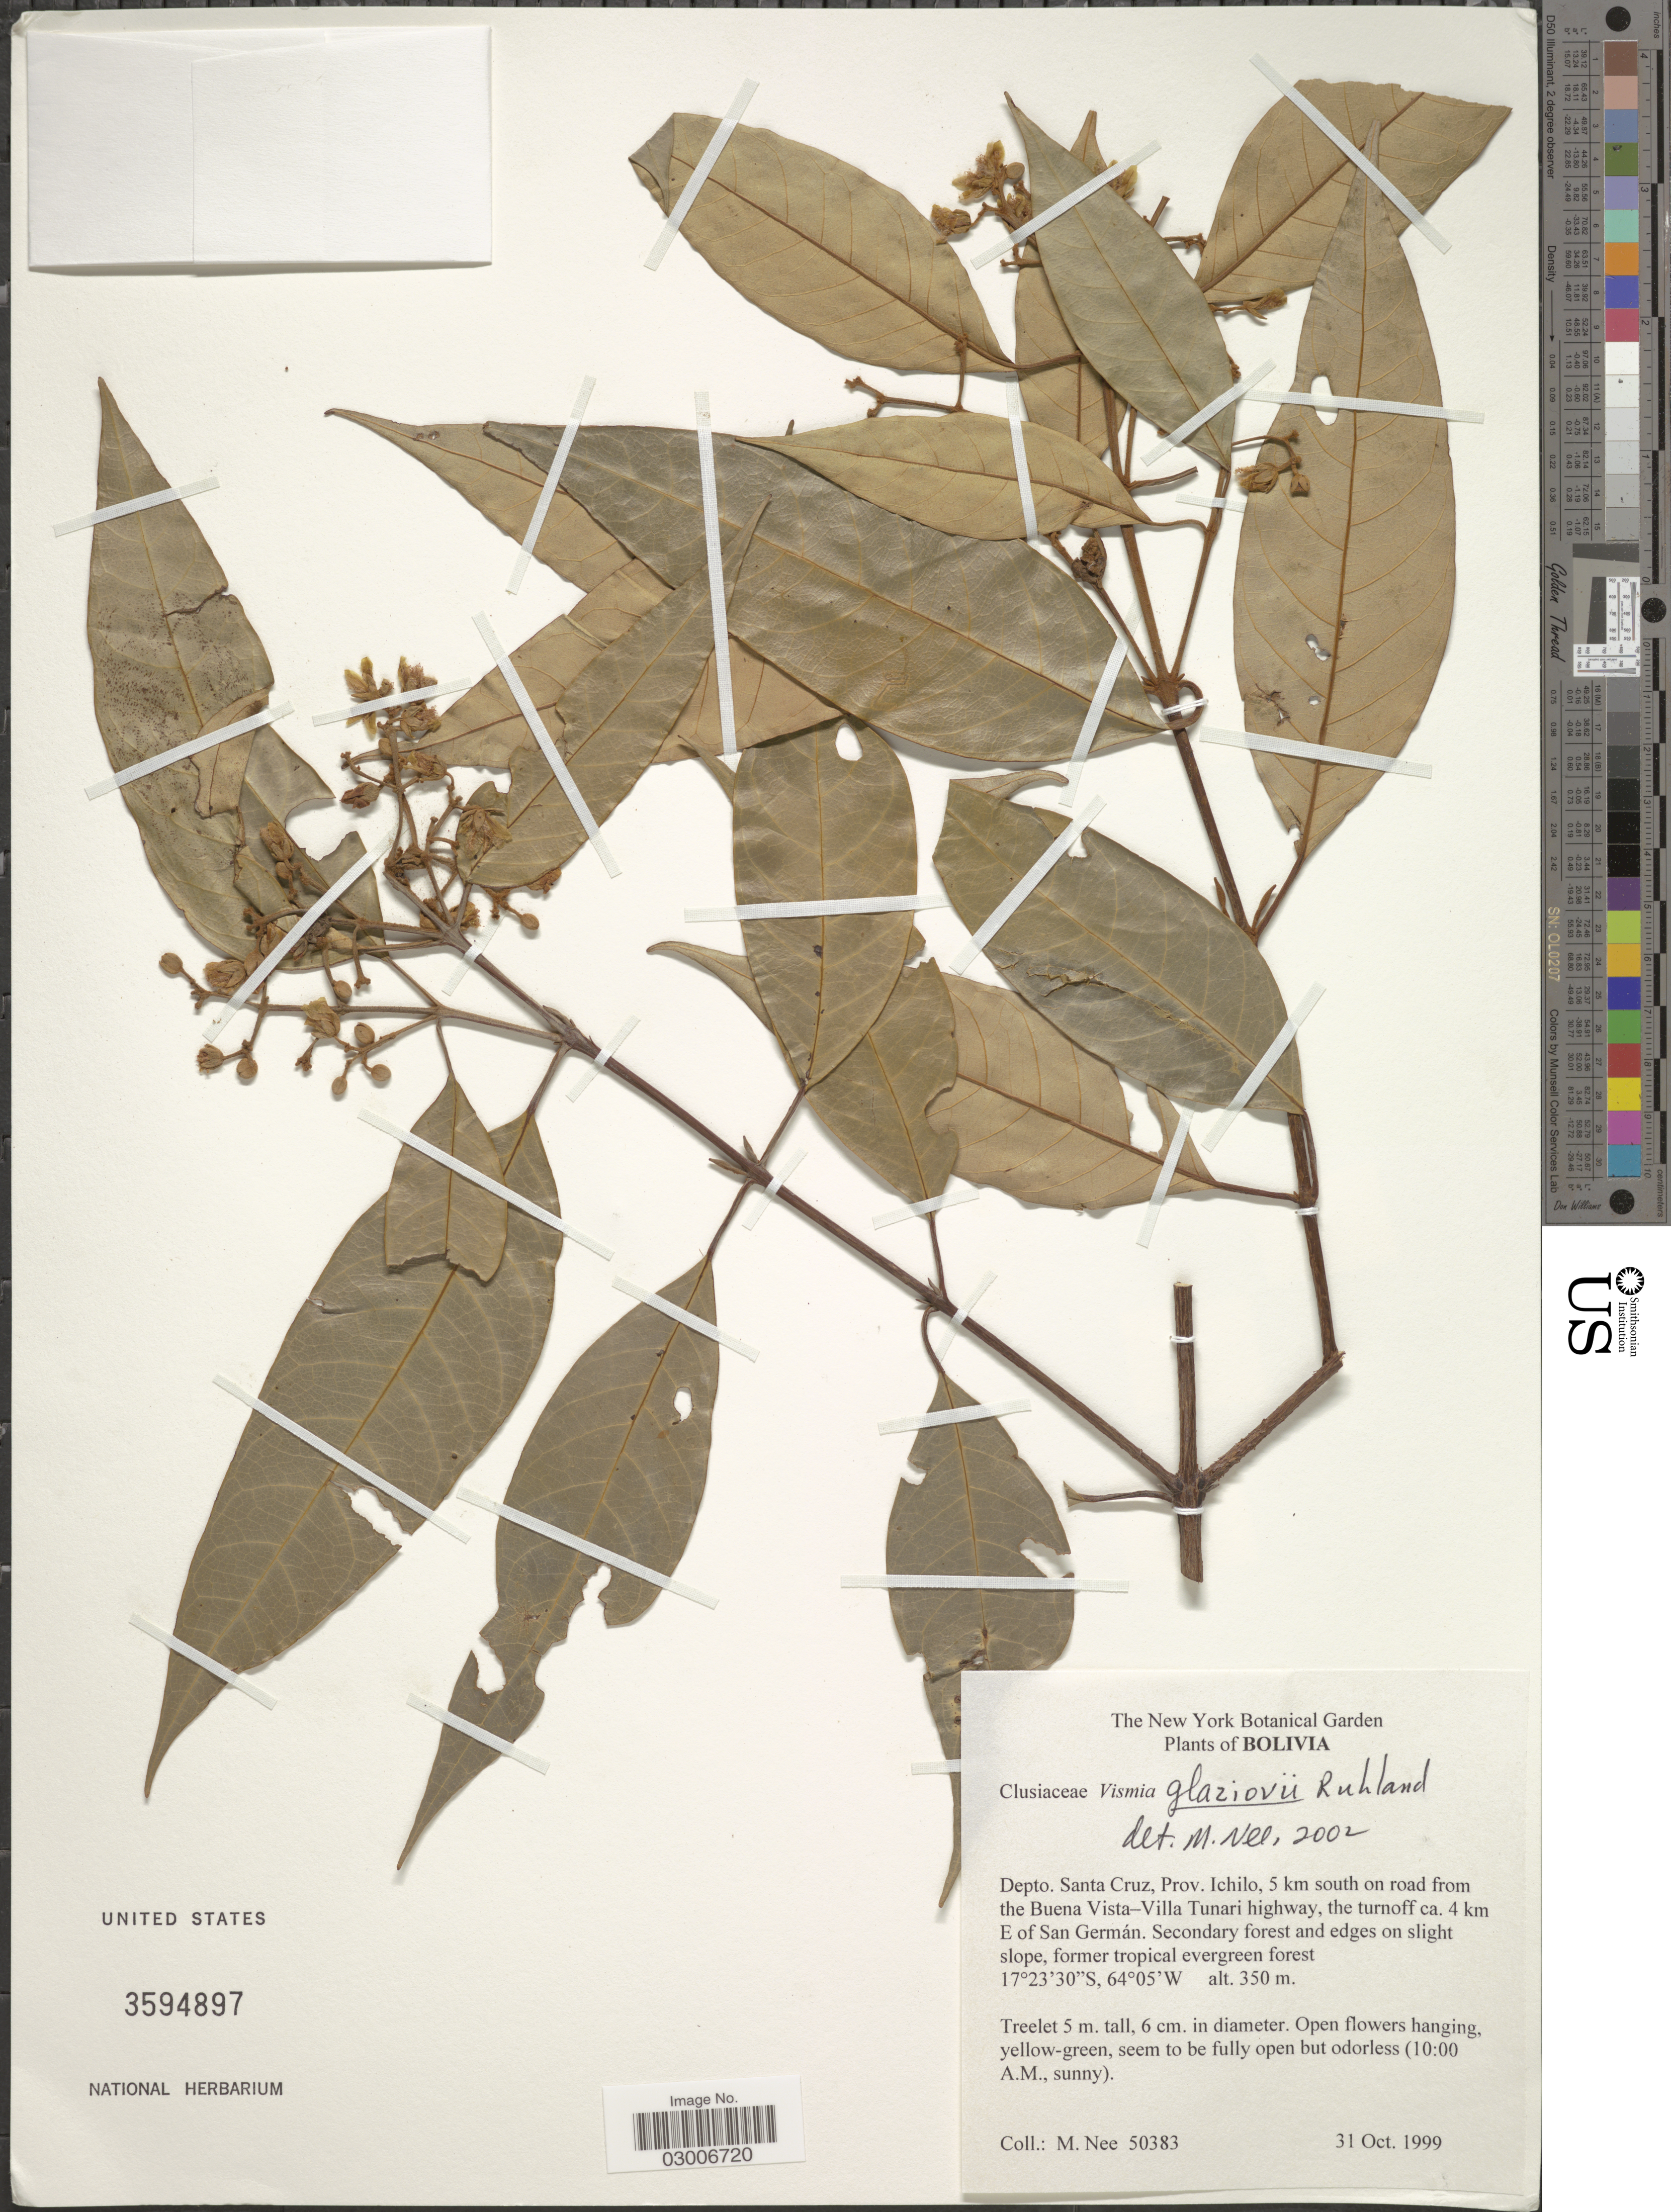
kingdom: Plantae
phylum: Tracheophyta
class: Magnoliopsida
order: Malpighiales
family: Hypericaceae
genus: Vismia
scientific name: Vismia glaziovii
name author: Ruhland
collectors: M. Nee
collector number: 50383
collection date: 1999-10-31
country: Bolivia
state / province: Santa Cruz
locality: Depto. Santa Cruz, Prov. Ichilo, 5 km south on road from the Buena Vista-Villa Tunari highway, the turnoff ca. 4 km E of San Germán.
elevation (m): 350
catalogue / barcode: US 3594897